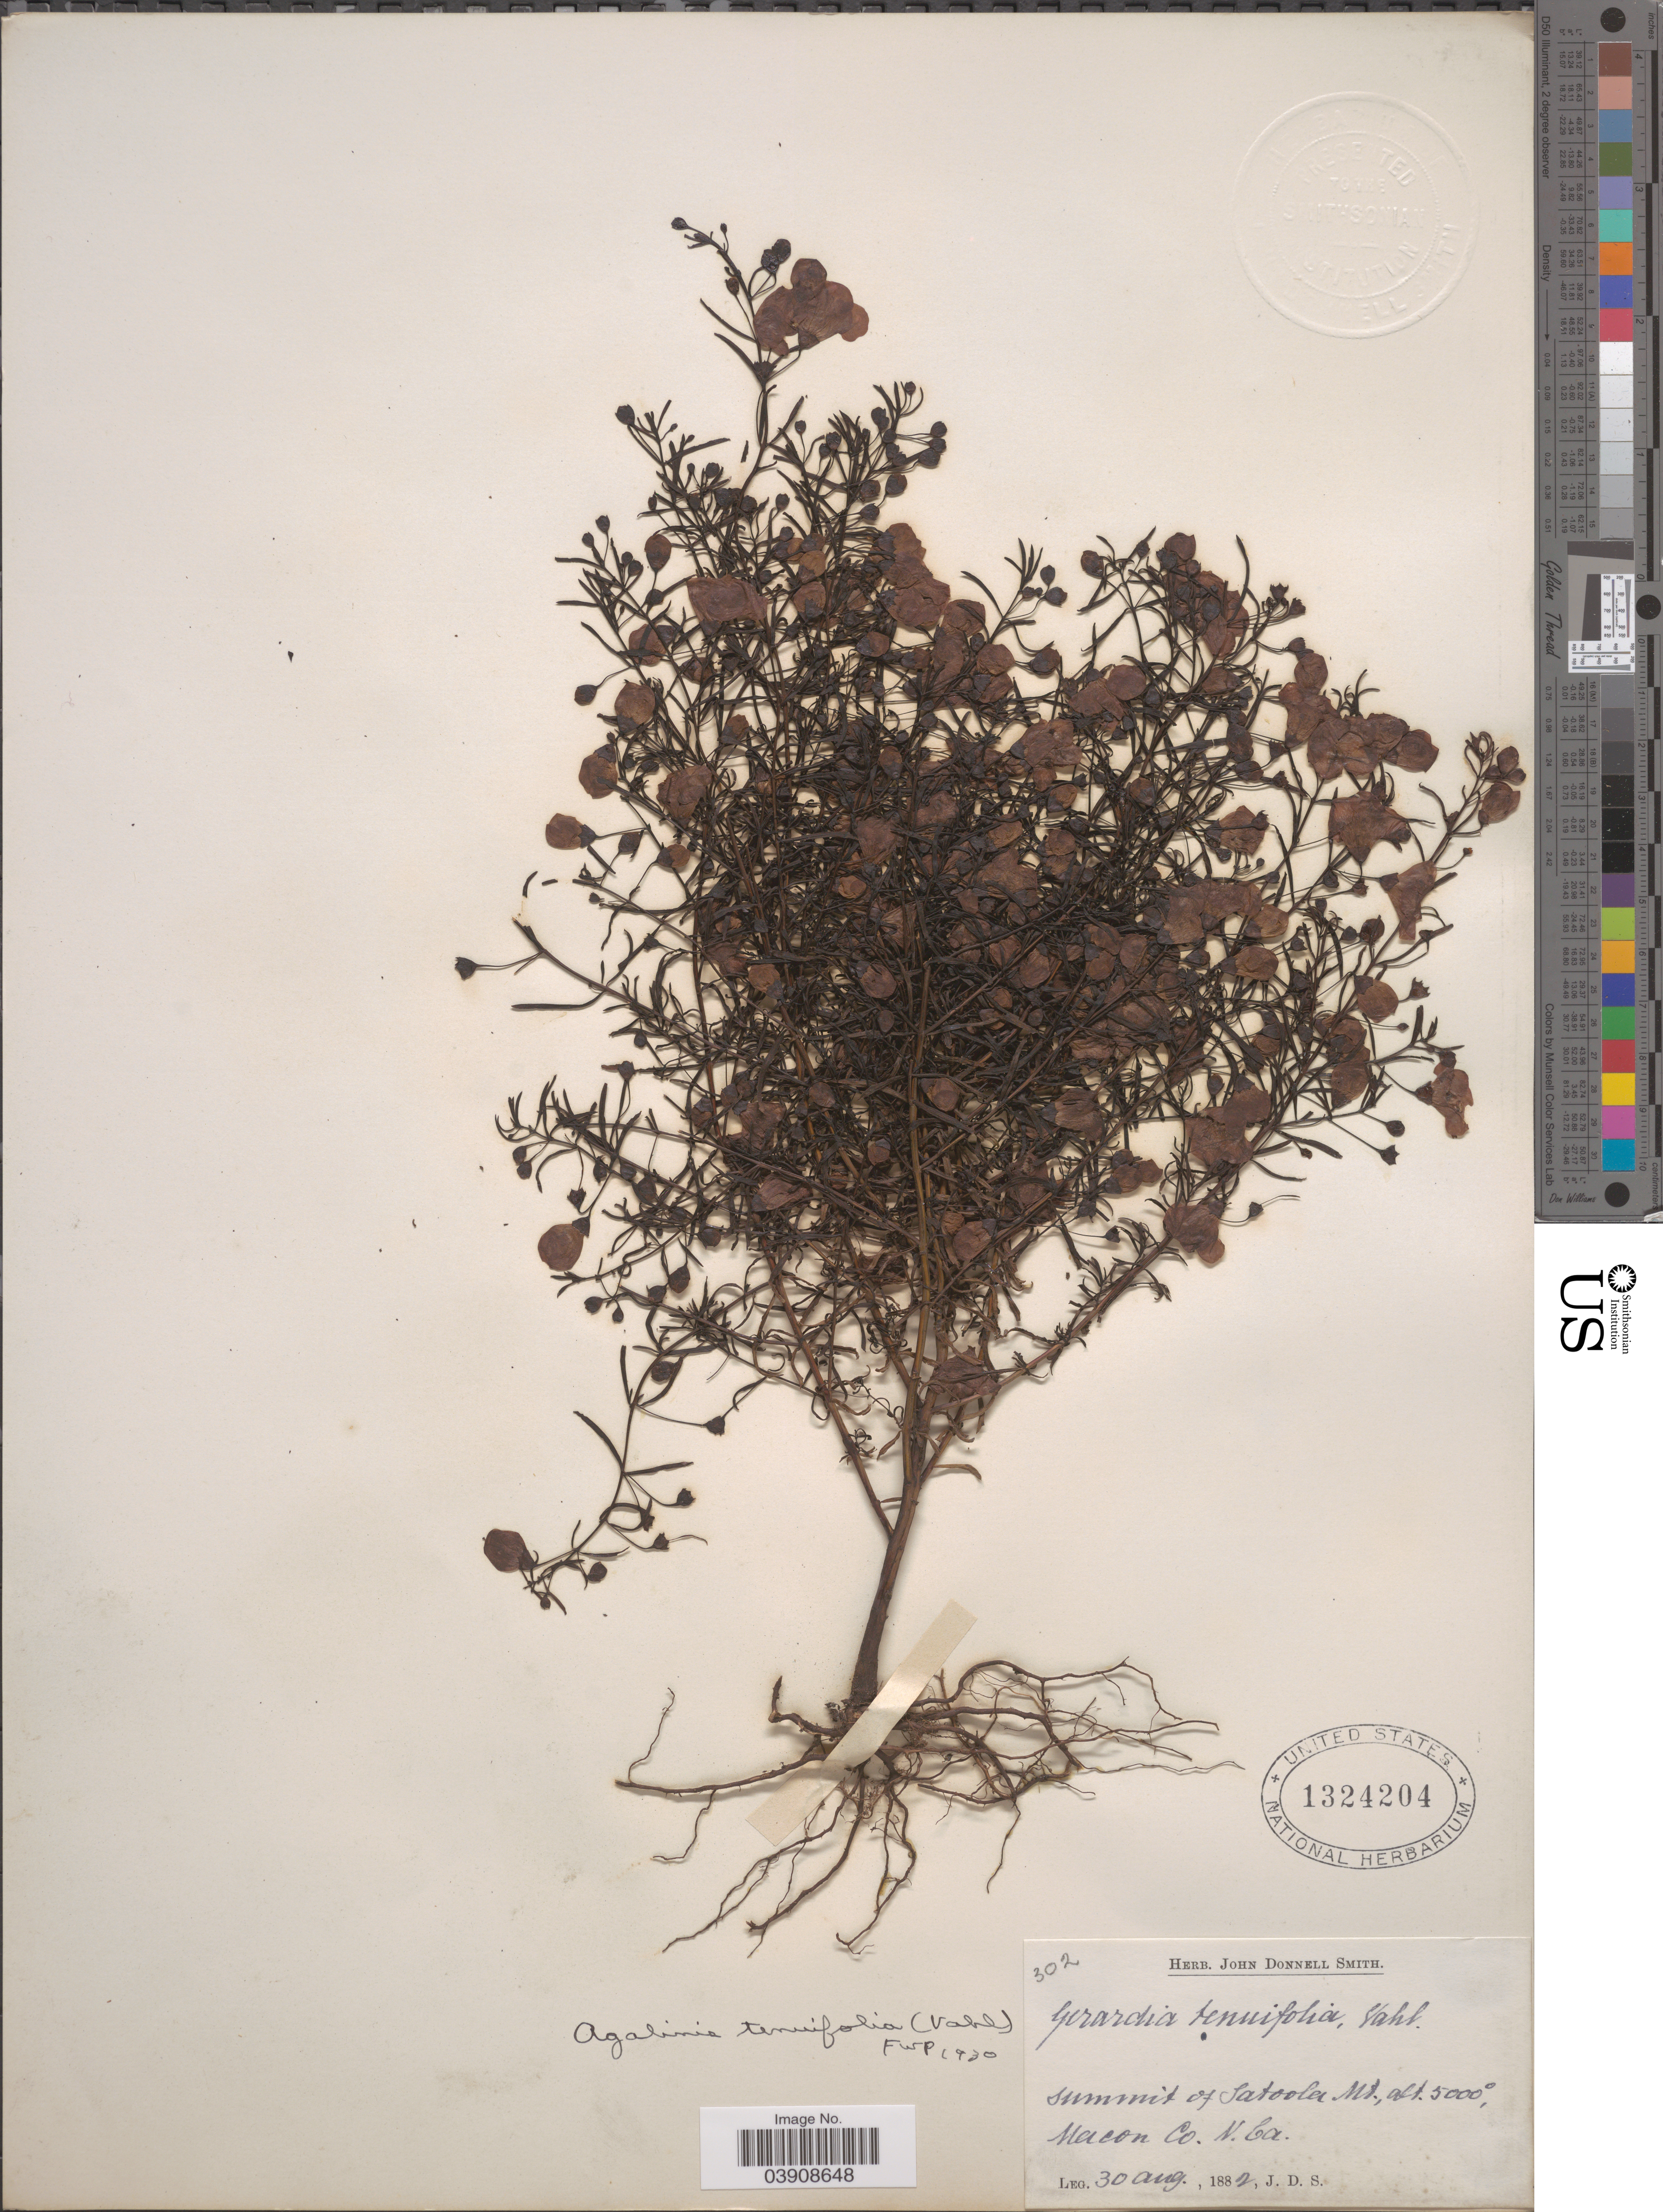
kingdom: Plantae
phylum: Tracheophyta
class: Magnoliopsida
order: Lamiales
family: Orobanchaceae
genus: Agalinis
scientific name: Agalinis tenuifolia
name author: (Vahl) Raf.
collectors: J. Donnell Smith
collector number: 302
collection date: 1882-08-30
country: United States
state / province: North Carolina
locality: Summit of Satoola Mt. Macon Co.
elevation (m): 1524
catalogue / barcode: US 1324204